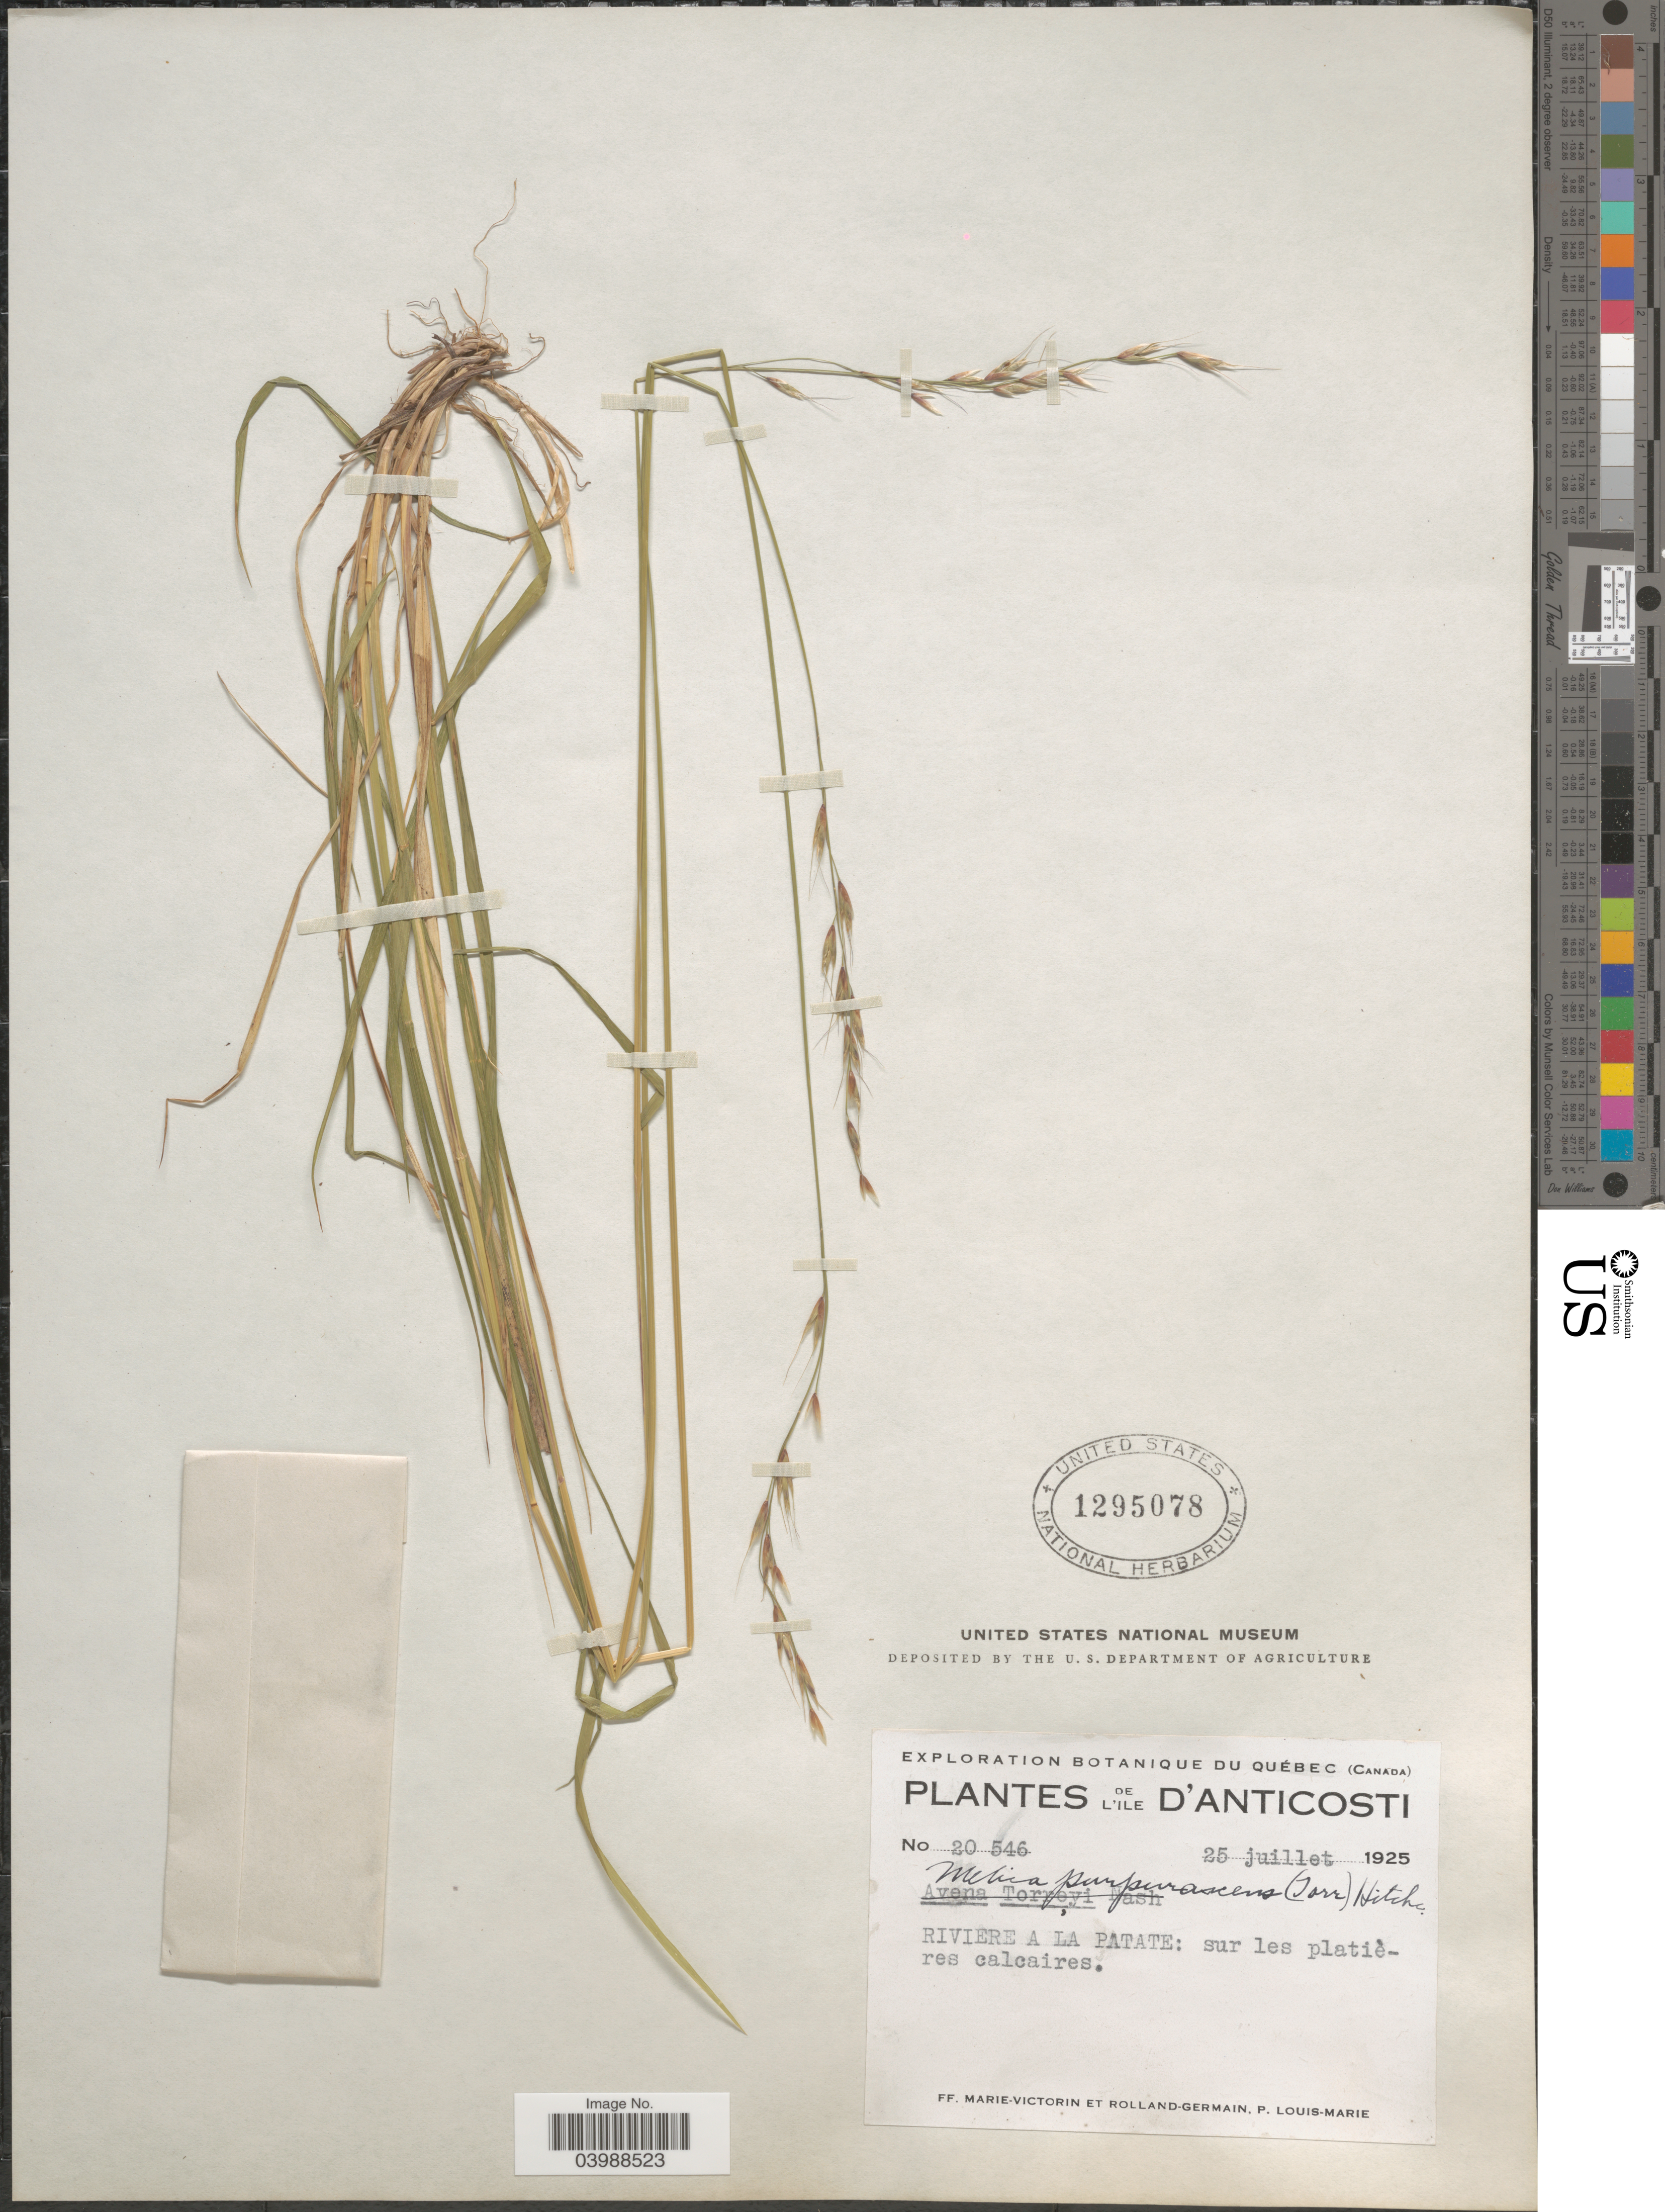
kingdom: Plantae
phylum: Tracheophyta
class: Liliopsida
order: Poales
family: Poaceae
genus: Schizachne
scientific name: Schizachne purpurascens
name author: (Torr.) Swallen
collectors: F. Marie-Victorin, Rolland-Germain & L.-M. LaLonde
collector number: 20546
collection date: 1925-07-25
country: Canada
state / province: Quebec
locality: L'Ile D'Anticosti. Riviere a La Patate: sur les platières calcaires.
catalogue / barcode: US 1295078